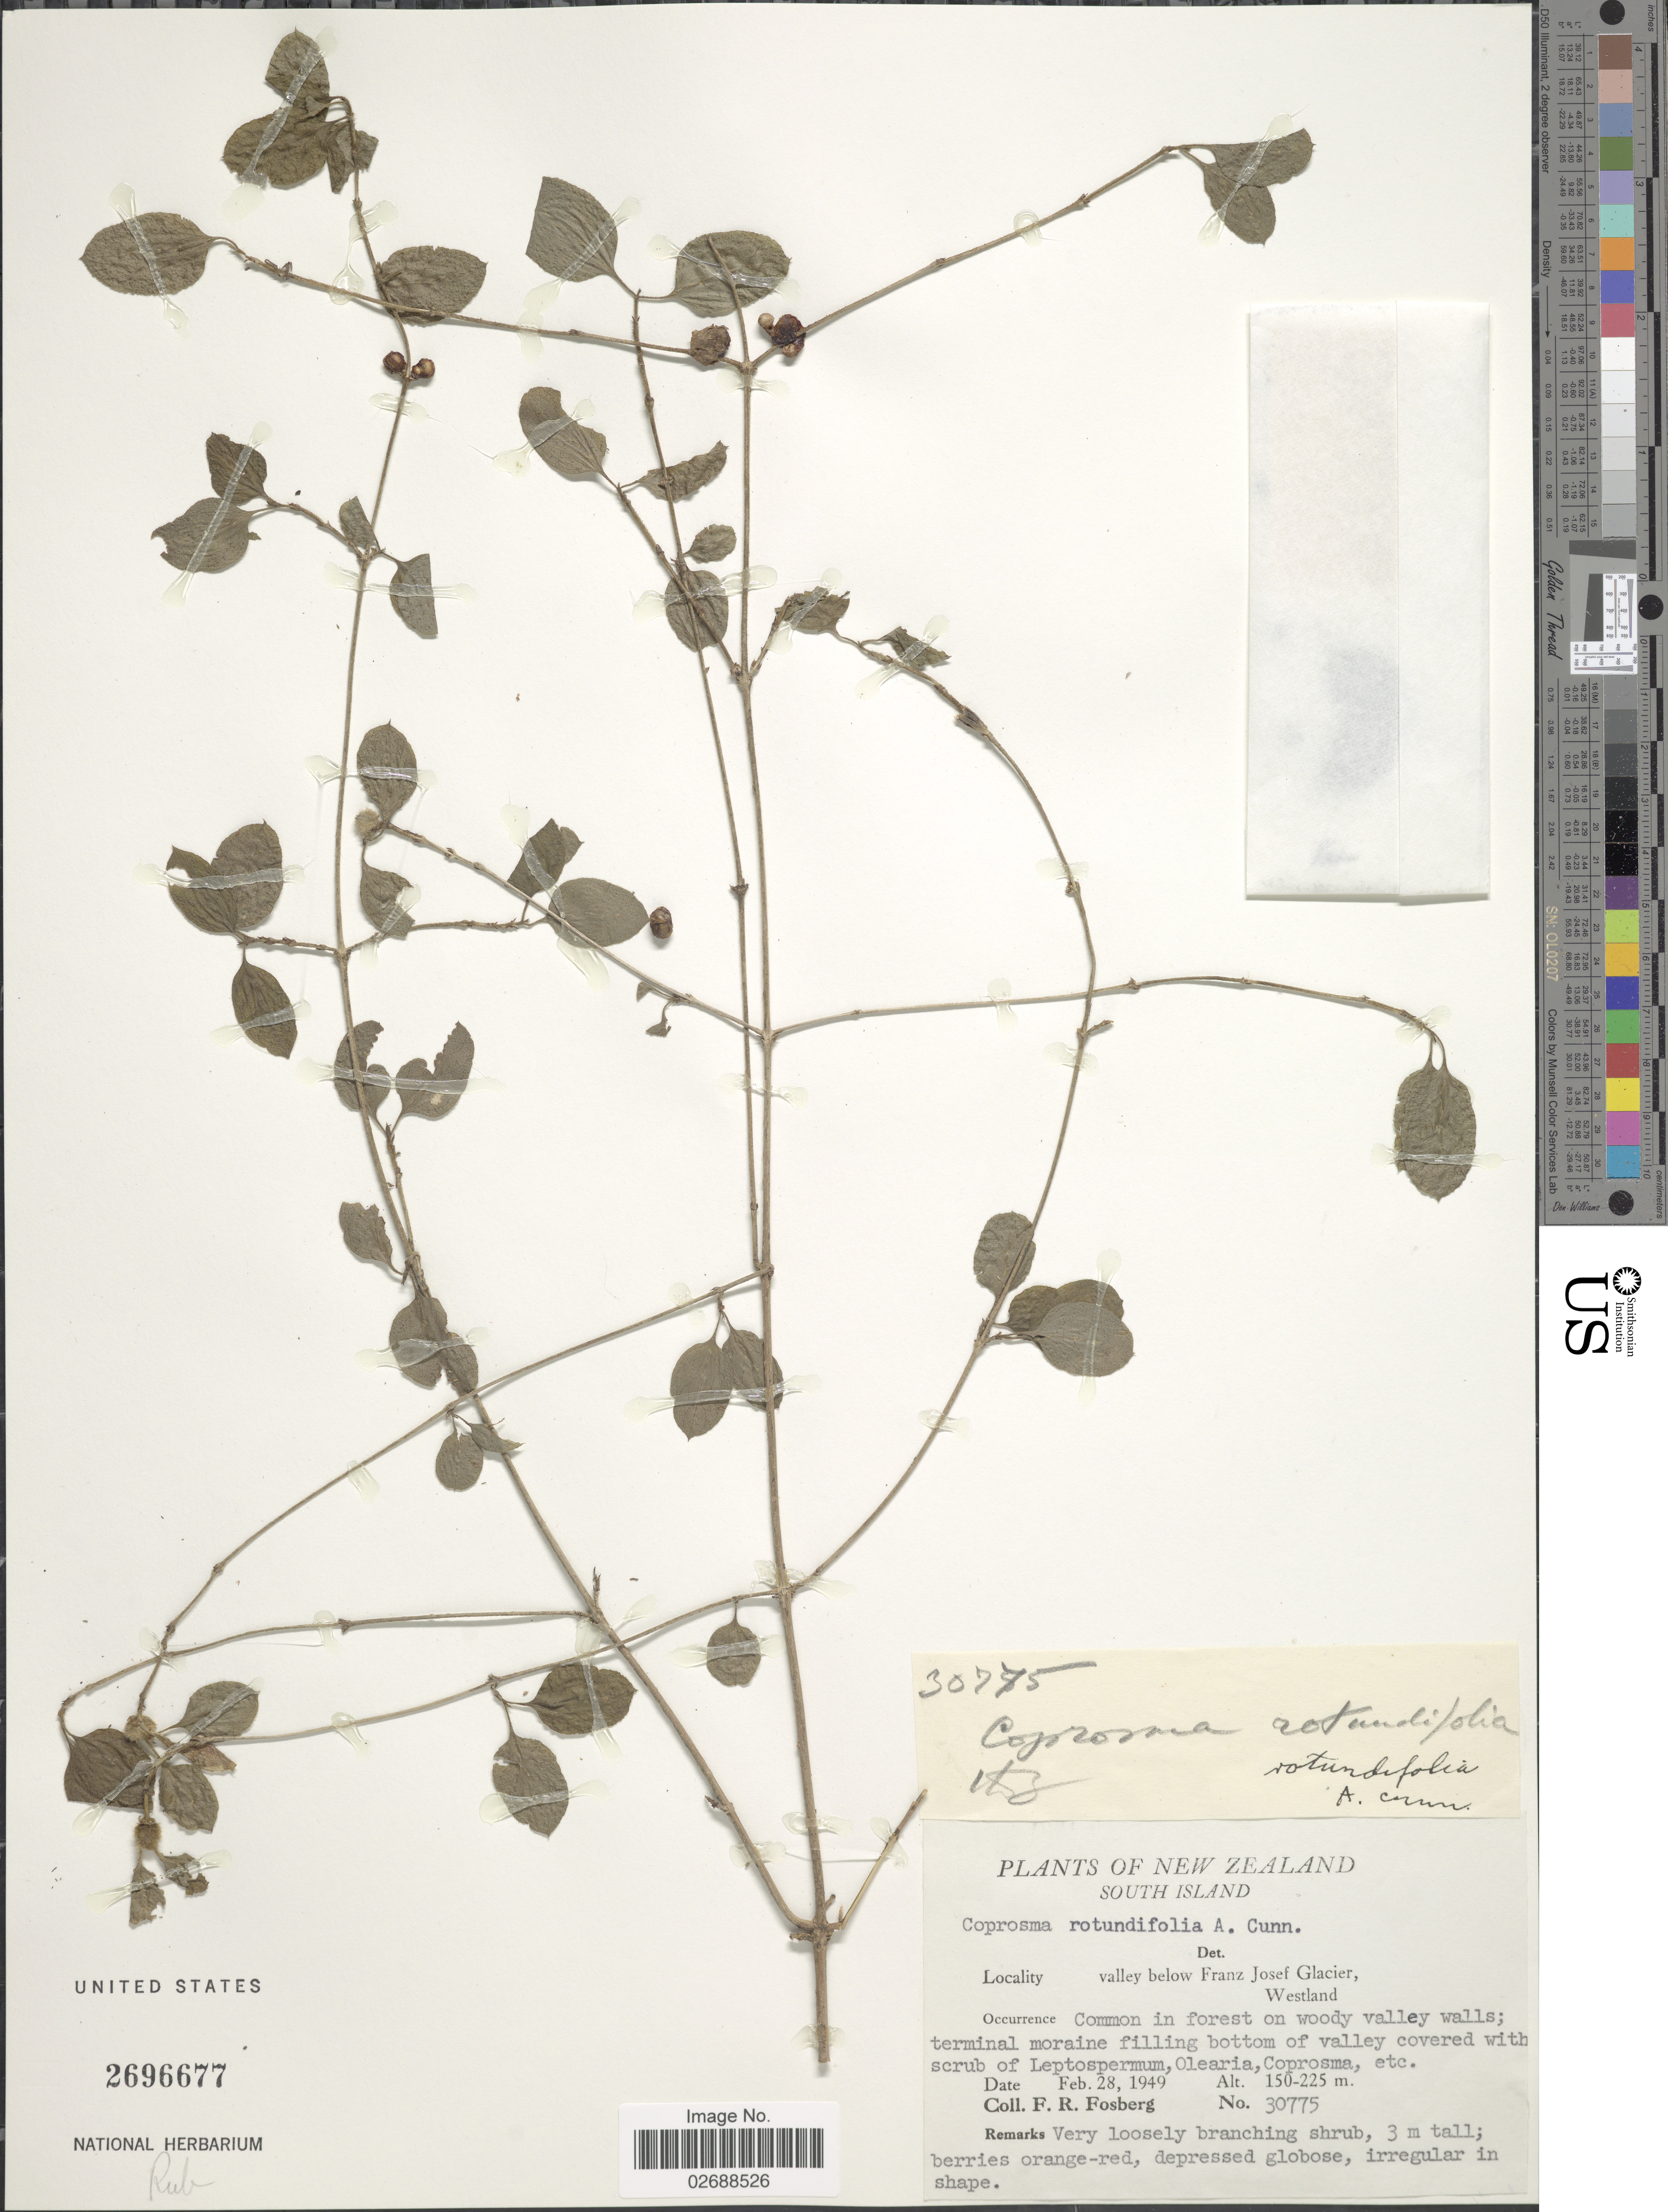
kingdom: Plantae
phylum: Tracheophyta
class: Magnoliopsida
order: Gentianales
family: Rubiaceae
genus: Coprosma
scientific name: Coprosma rotundifolia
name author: A. Cunn.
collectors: F. R. Fosberg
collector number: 30775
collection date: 1949-02-28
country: New Zealand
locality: South Island, valley below Franz Josef Glacier, Westland, common in forest on woody valley walls, terminal moraine filling bottom of valley.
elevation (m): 150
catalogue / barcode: US 2696677